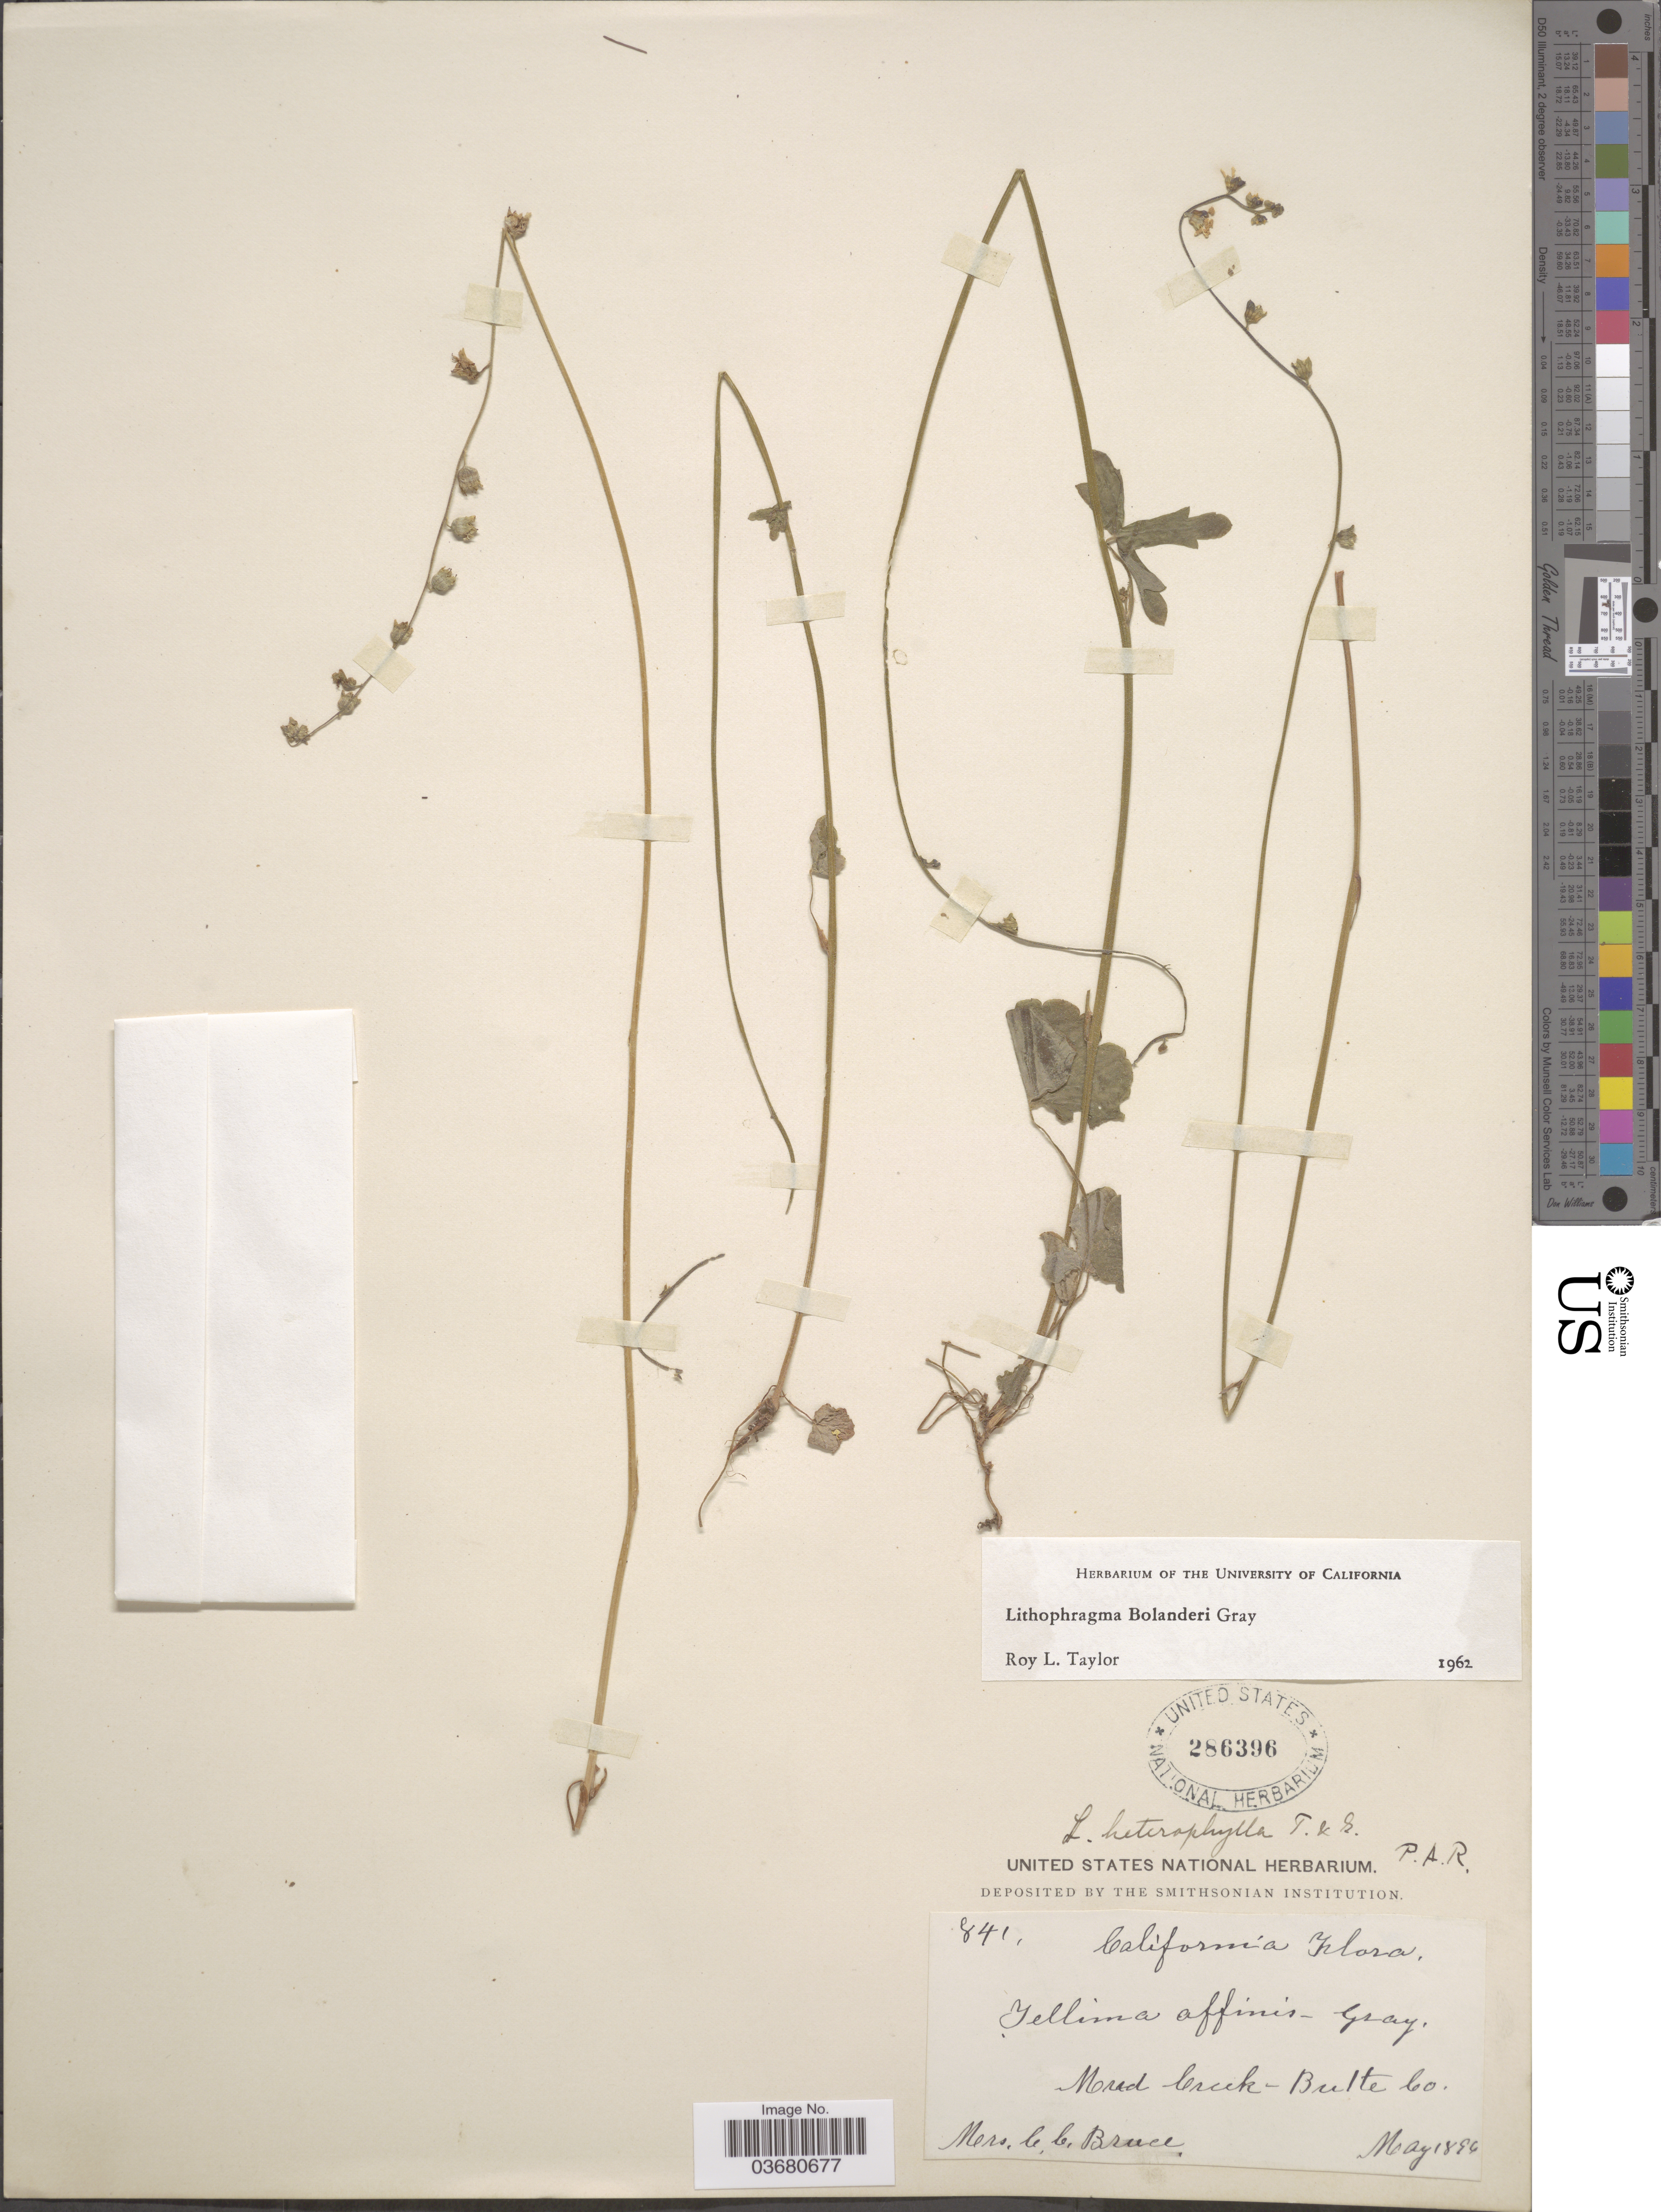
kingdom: Plantae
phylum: Tracheophyta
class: Magnoliopsida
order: Saxifragales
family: Saxifragaceae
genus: Lithophragma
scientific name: Lithophragma bolanderi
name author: A. Gray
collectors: C. Bruce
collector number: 841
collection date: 1896-05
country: United States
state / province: California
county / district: Butte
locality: Mud Creek - Butte Co.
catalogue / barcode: US 286396